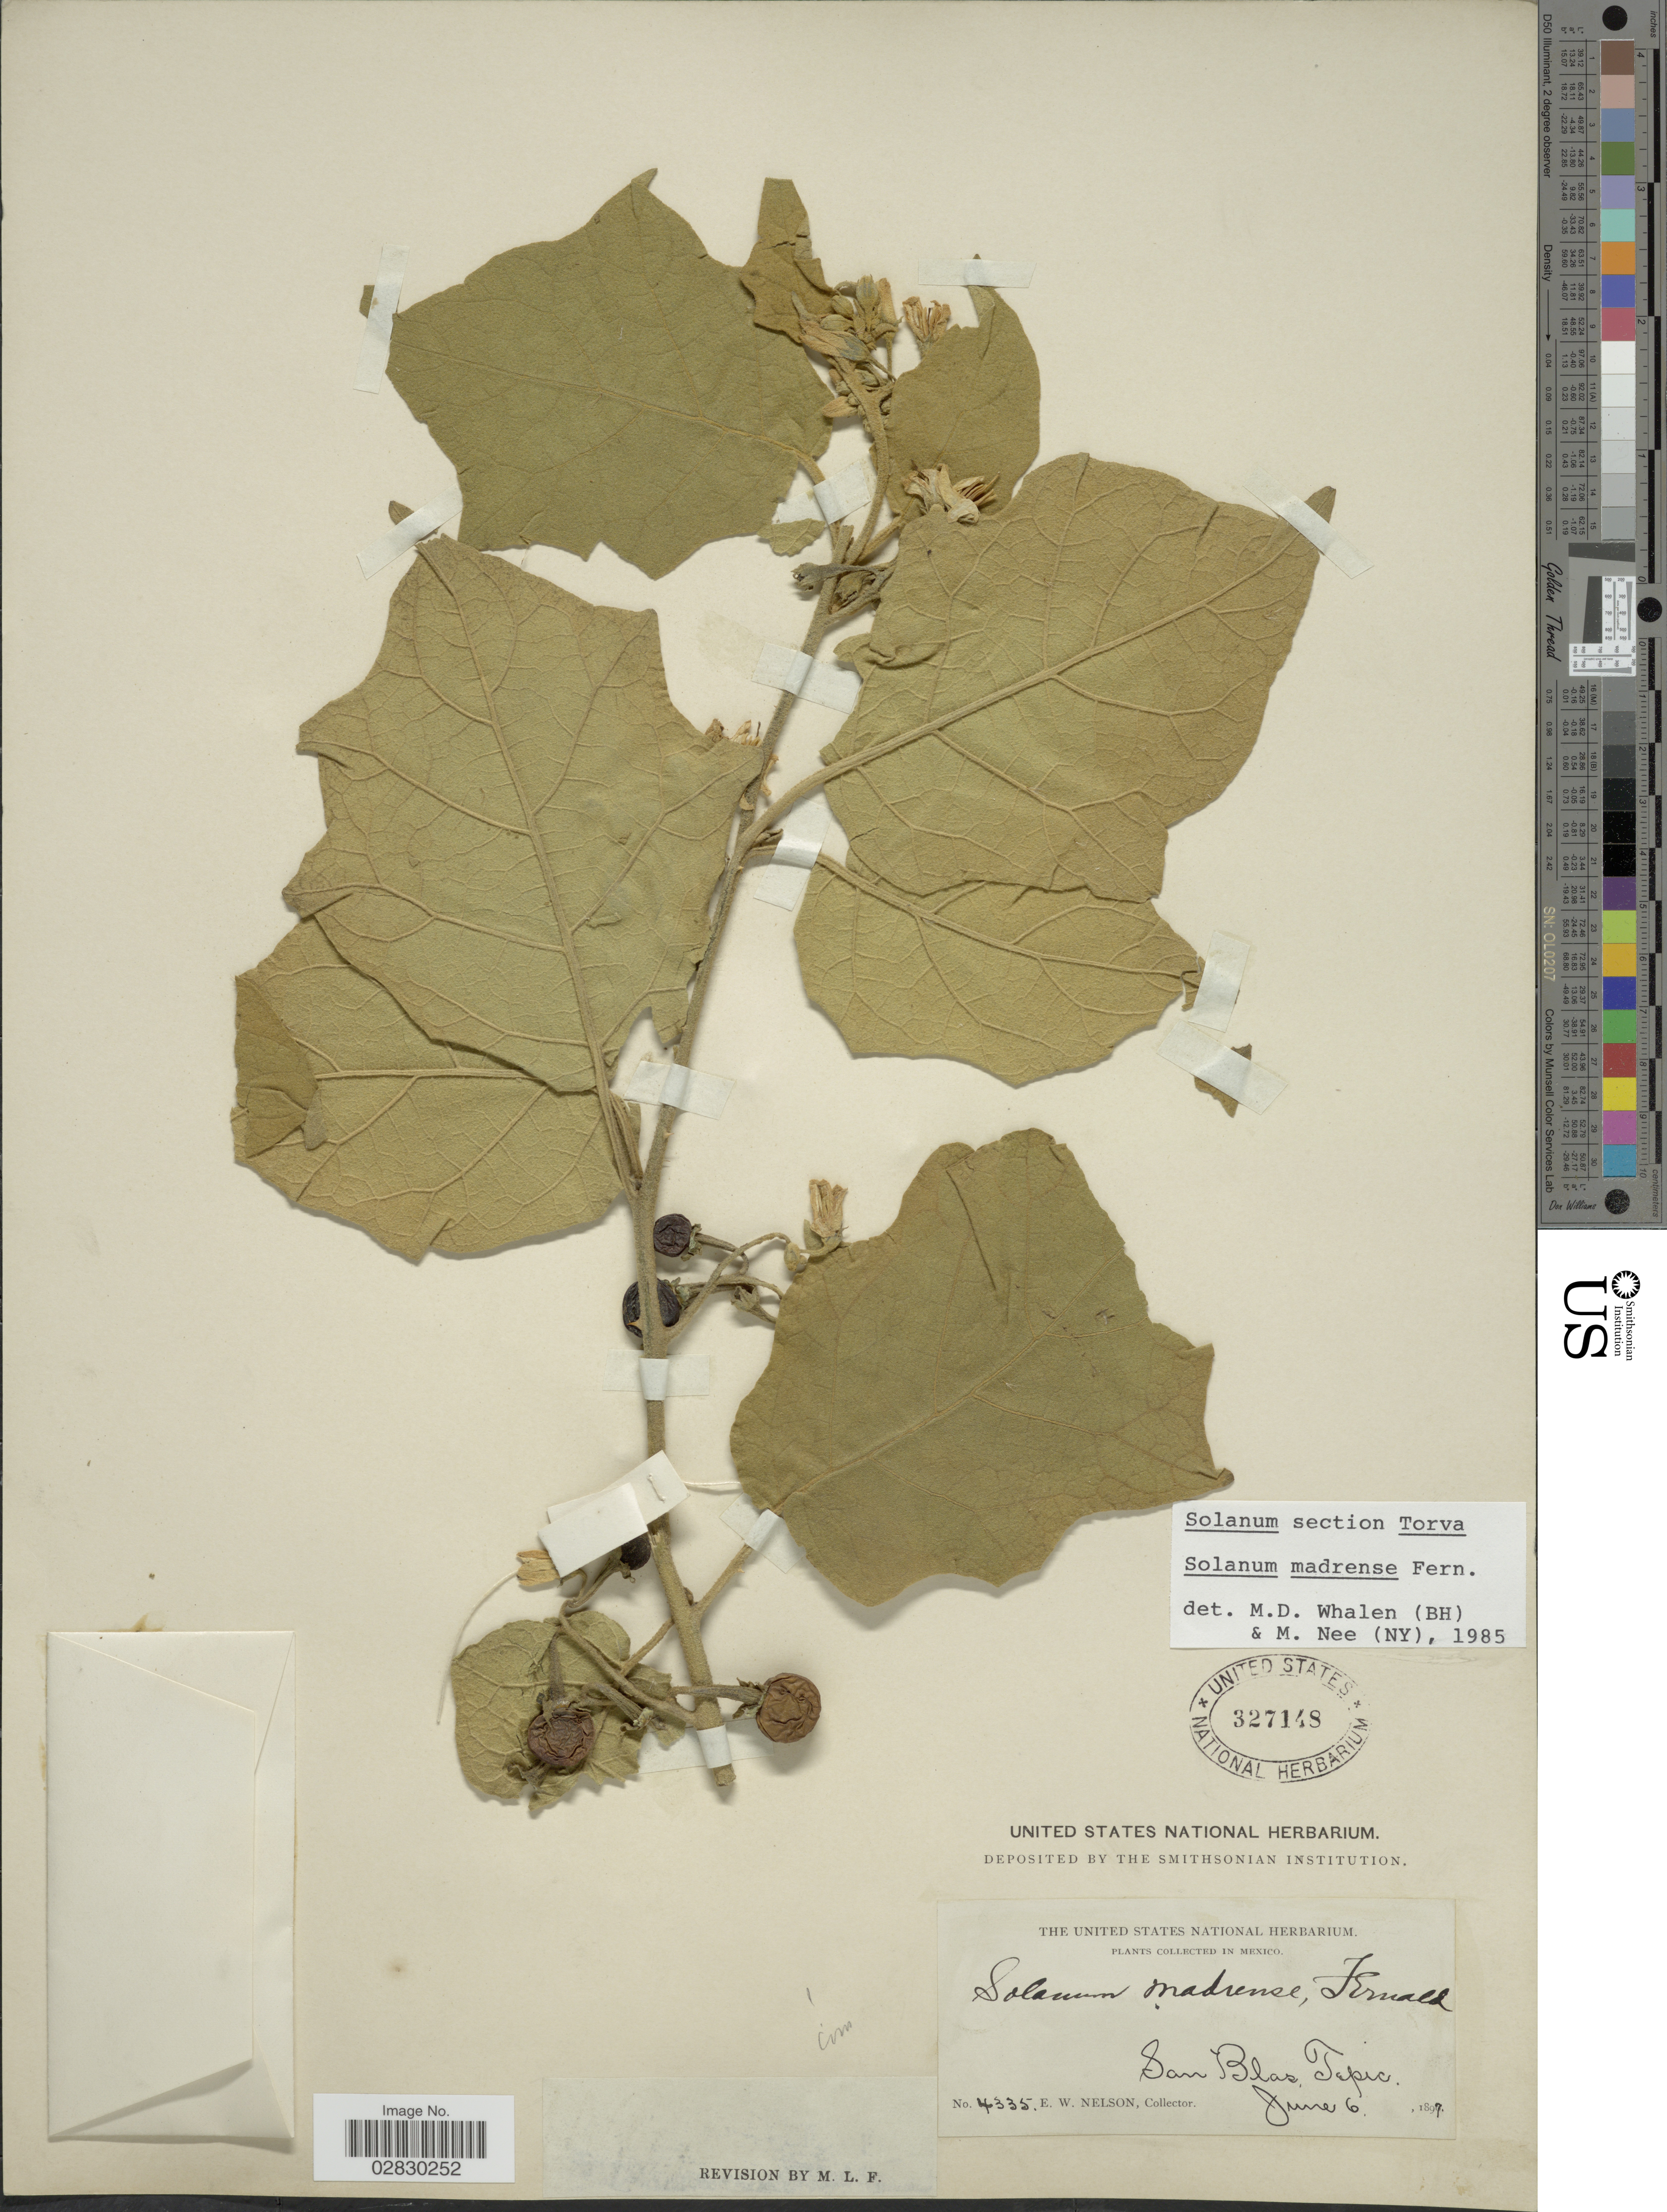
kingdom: Plantae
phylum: Tracheophyta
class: Magnoliopsida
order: Solanales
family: Solanaceae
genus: Solanum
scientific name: Solanum madrense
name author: Fernald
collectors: E. W. Nelson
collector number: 4335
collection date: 1897-06-06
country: Mexico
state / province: Nayarit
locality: San Blas, Tepic.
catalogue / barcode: US 327148